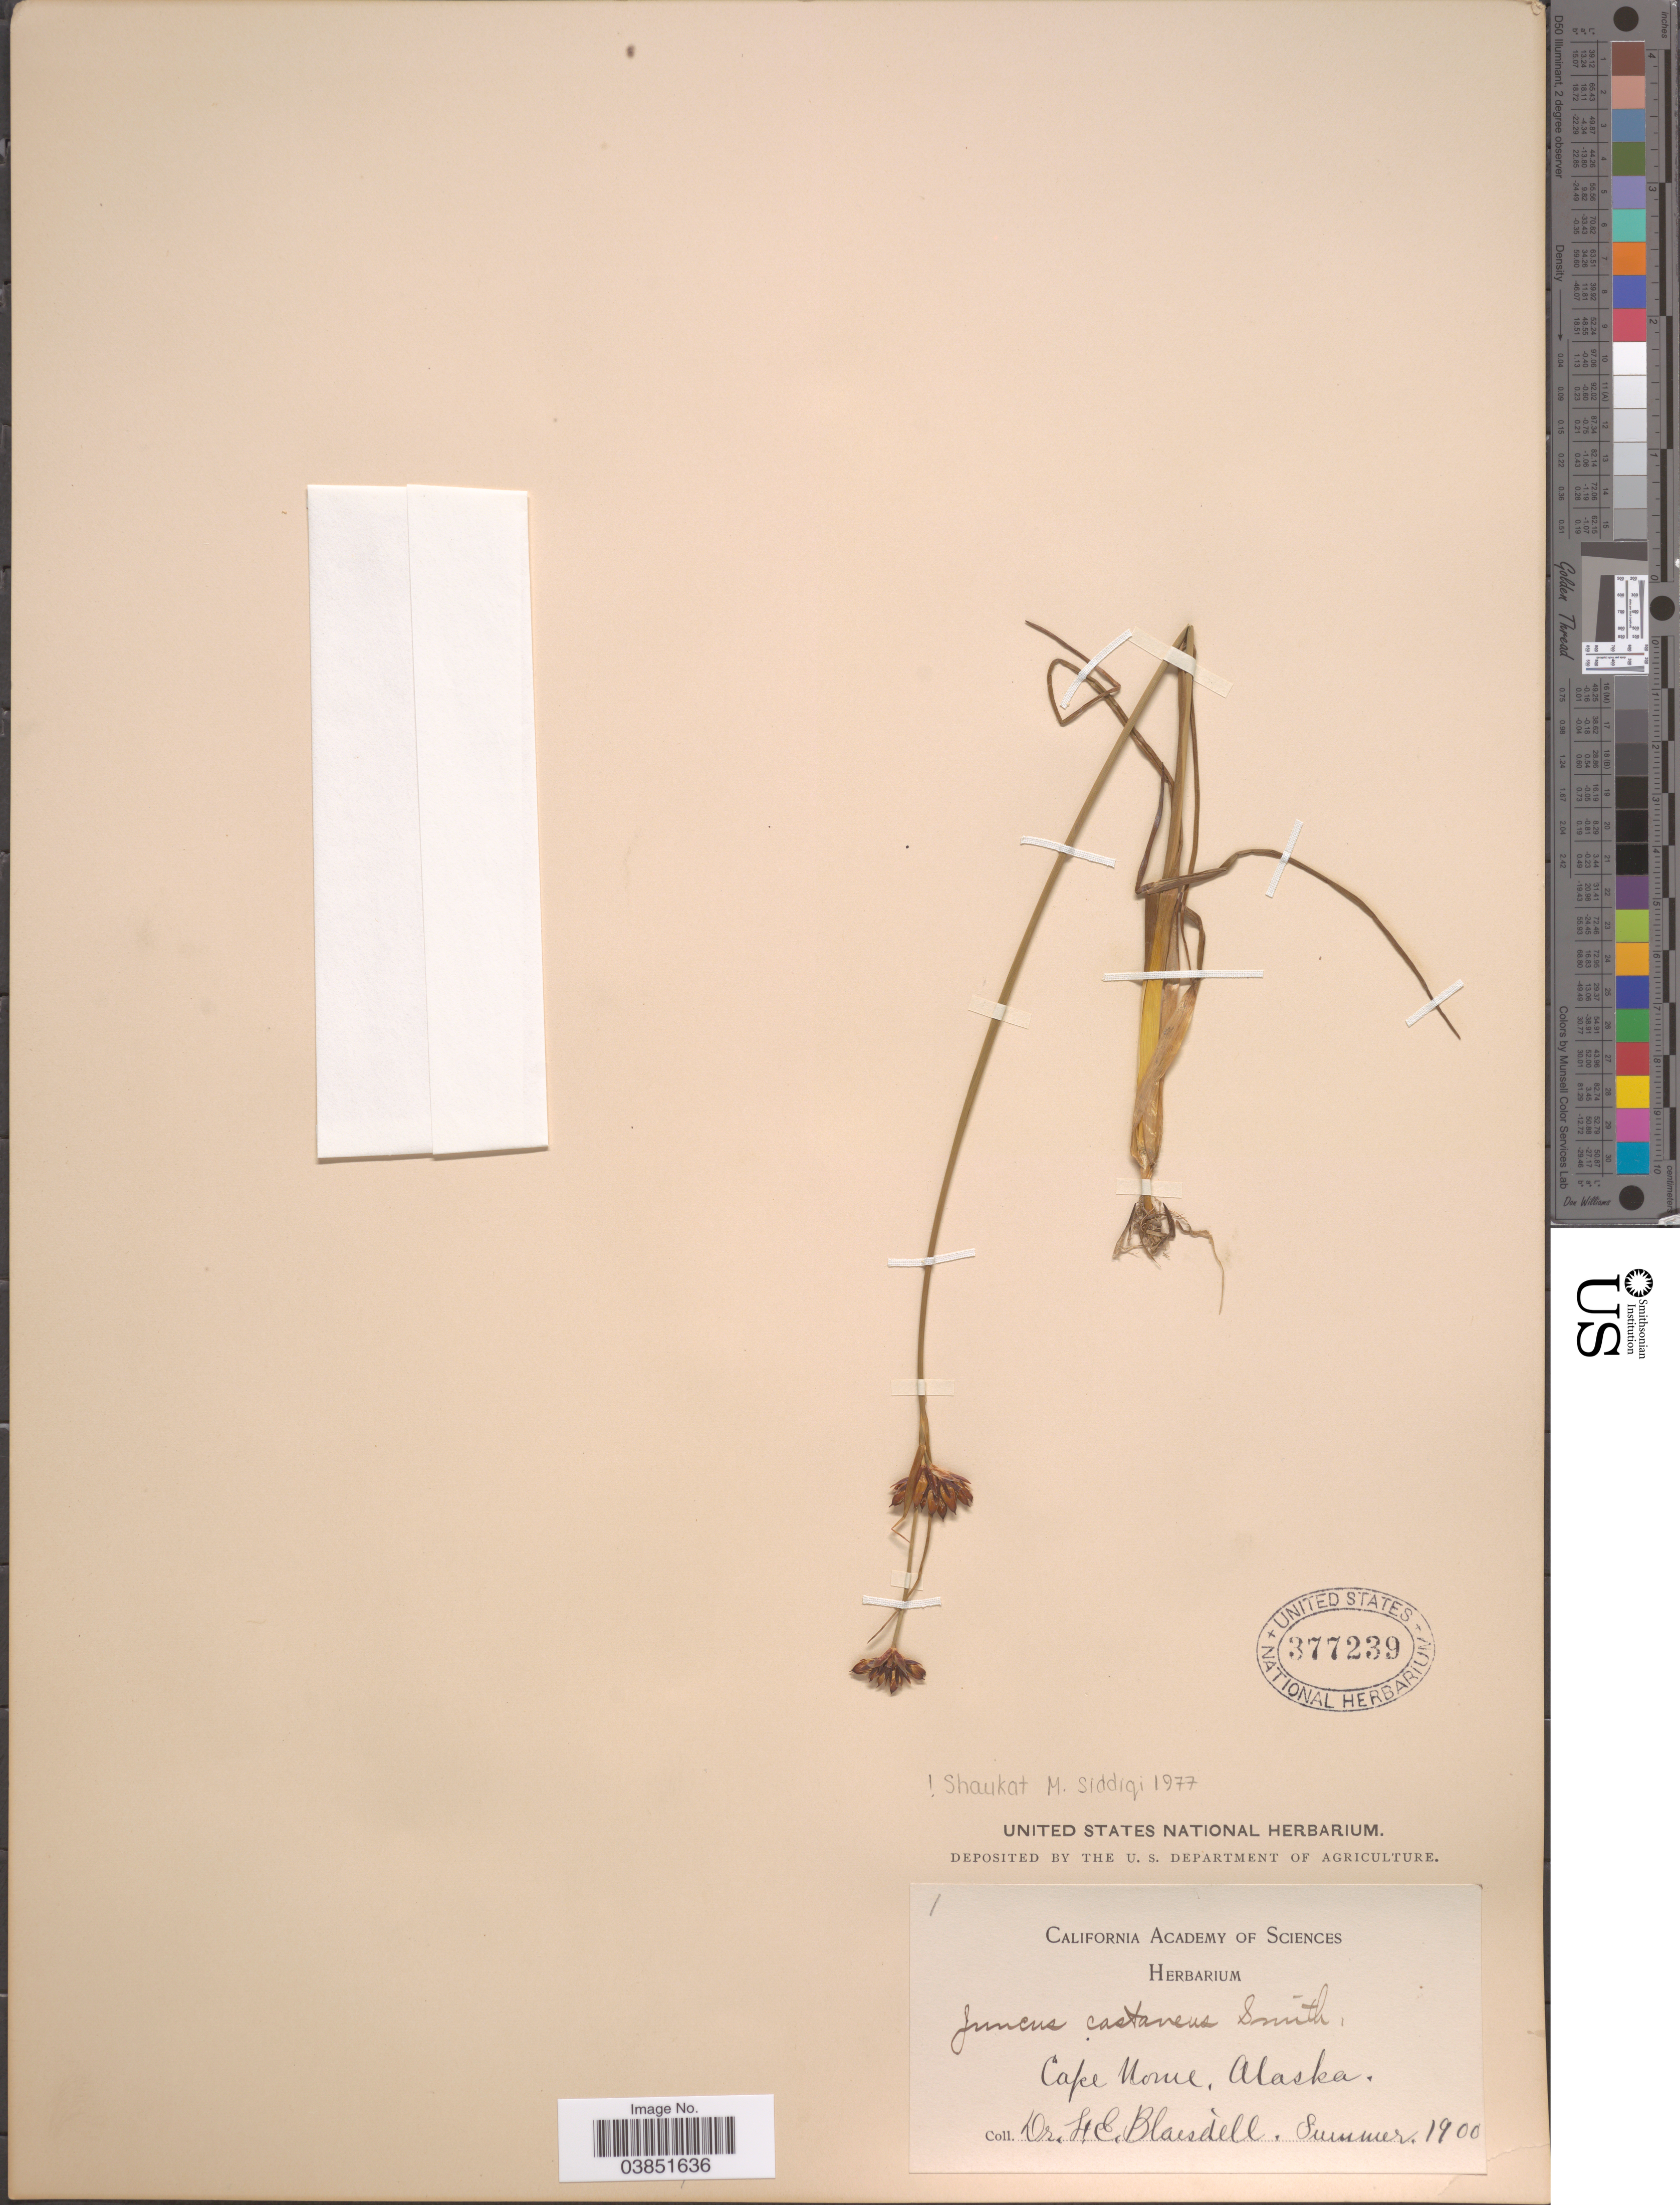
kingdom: Plantae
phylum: Tracheophyta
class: Liliopsida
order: Poales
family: Juncaceae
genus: Juncus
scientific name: Juncus castaneus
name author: Sm.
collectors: F. Blaisdell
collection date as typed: Summer 1900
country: United States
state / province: Alaska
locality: Cape Nome.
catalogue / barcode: US 377239